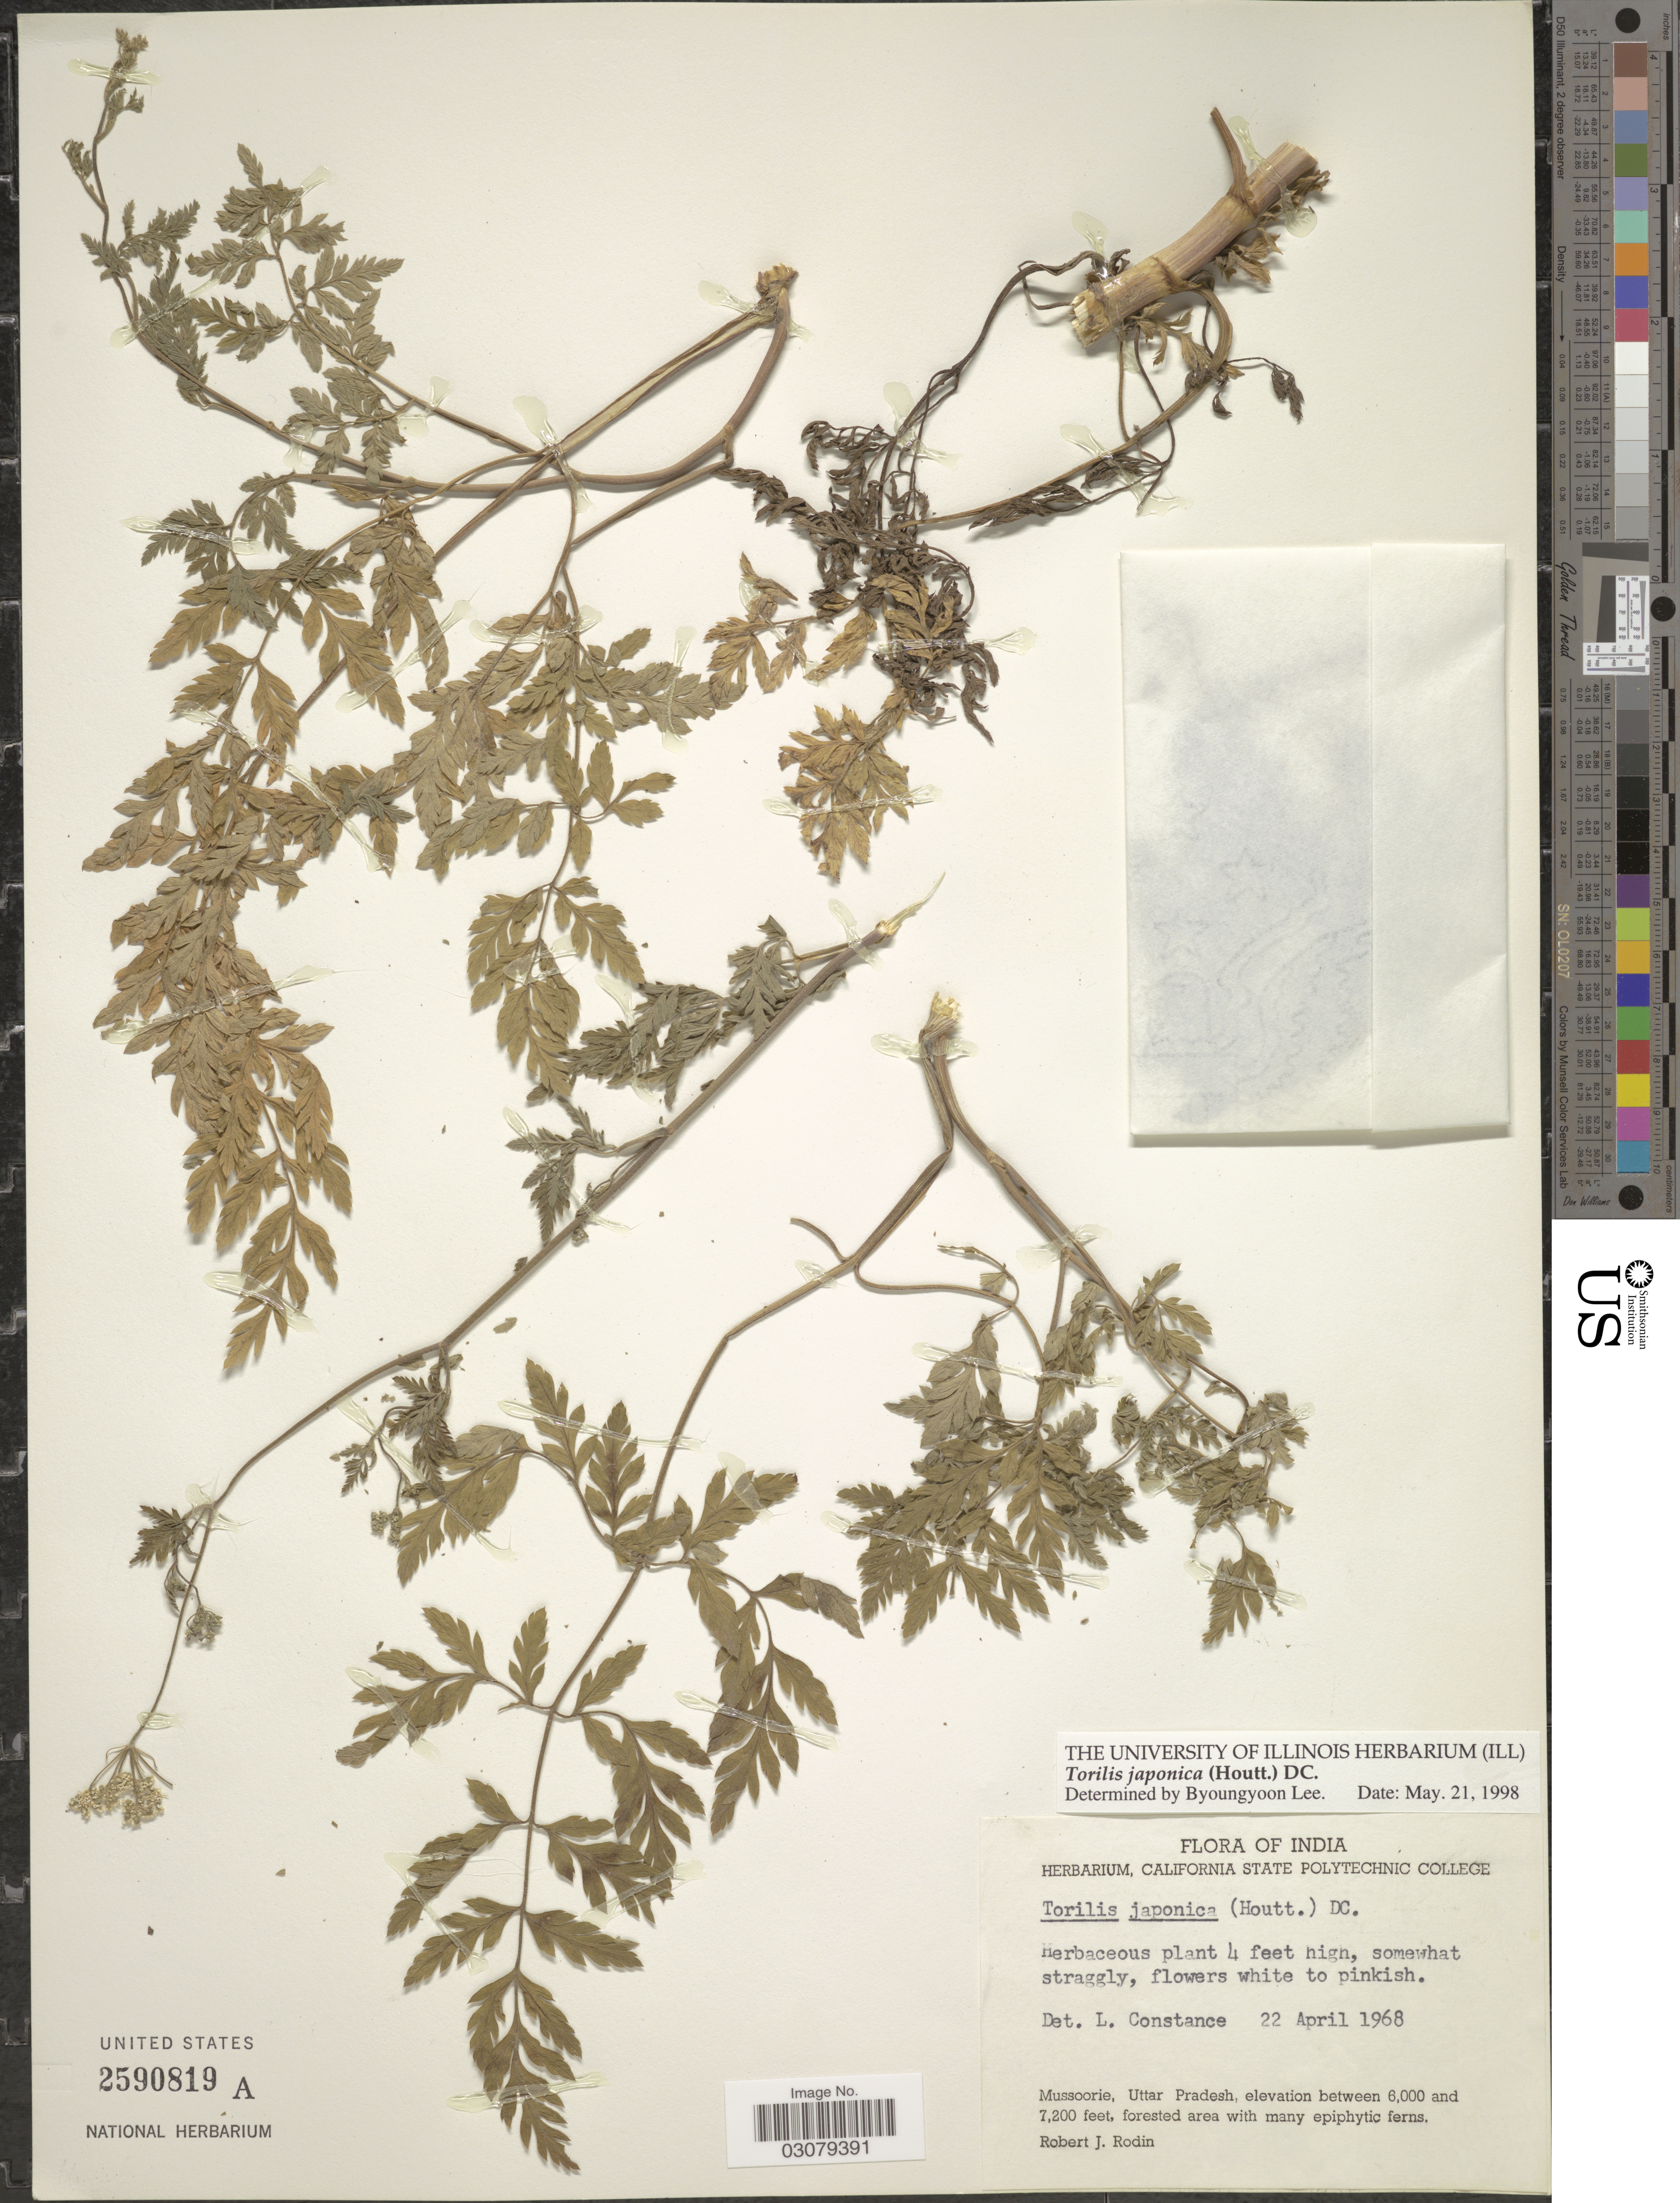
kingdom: Plantae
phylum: Tracheophyta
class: Magnoliopsida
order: Apiales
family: Apiaceae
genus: Torilis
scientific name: Torilis japonica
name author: (Houtt.) DC.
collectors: R. J. Rodin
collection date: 1968-04-22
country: India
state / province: Uttar Pradesh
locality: Mussoorie.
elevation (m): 1829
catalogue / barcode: US 2590819A